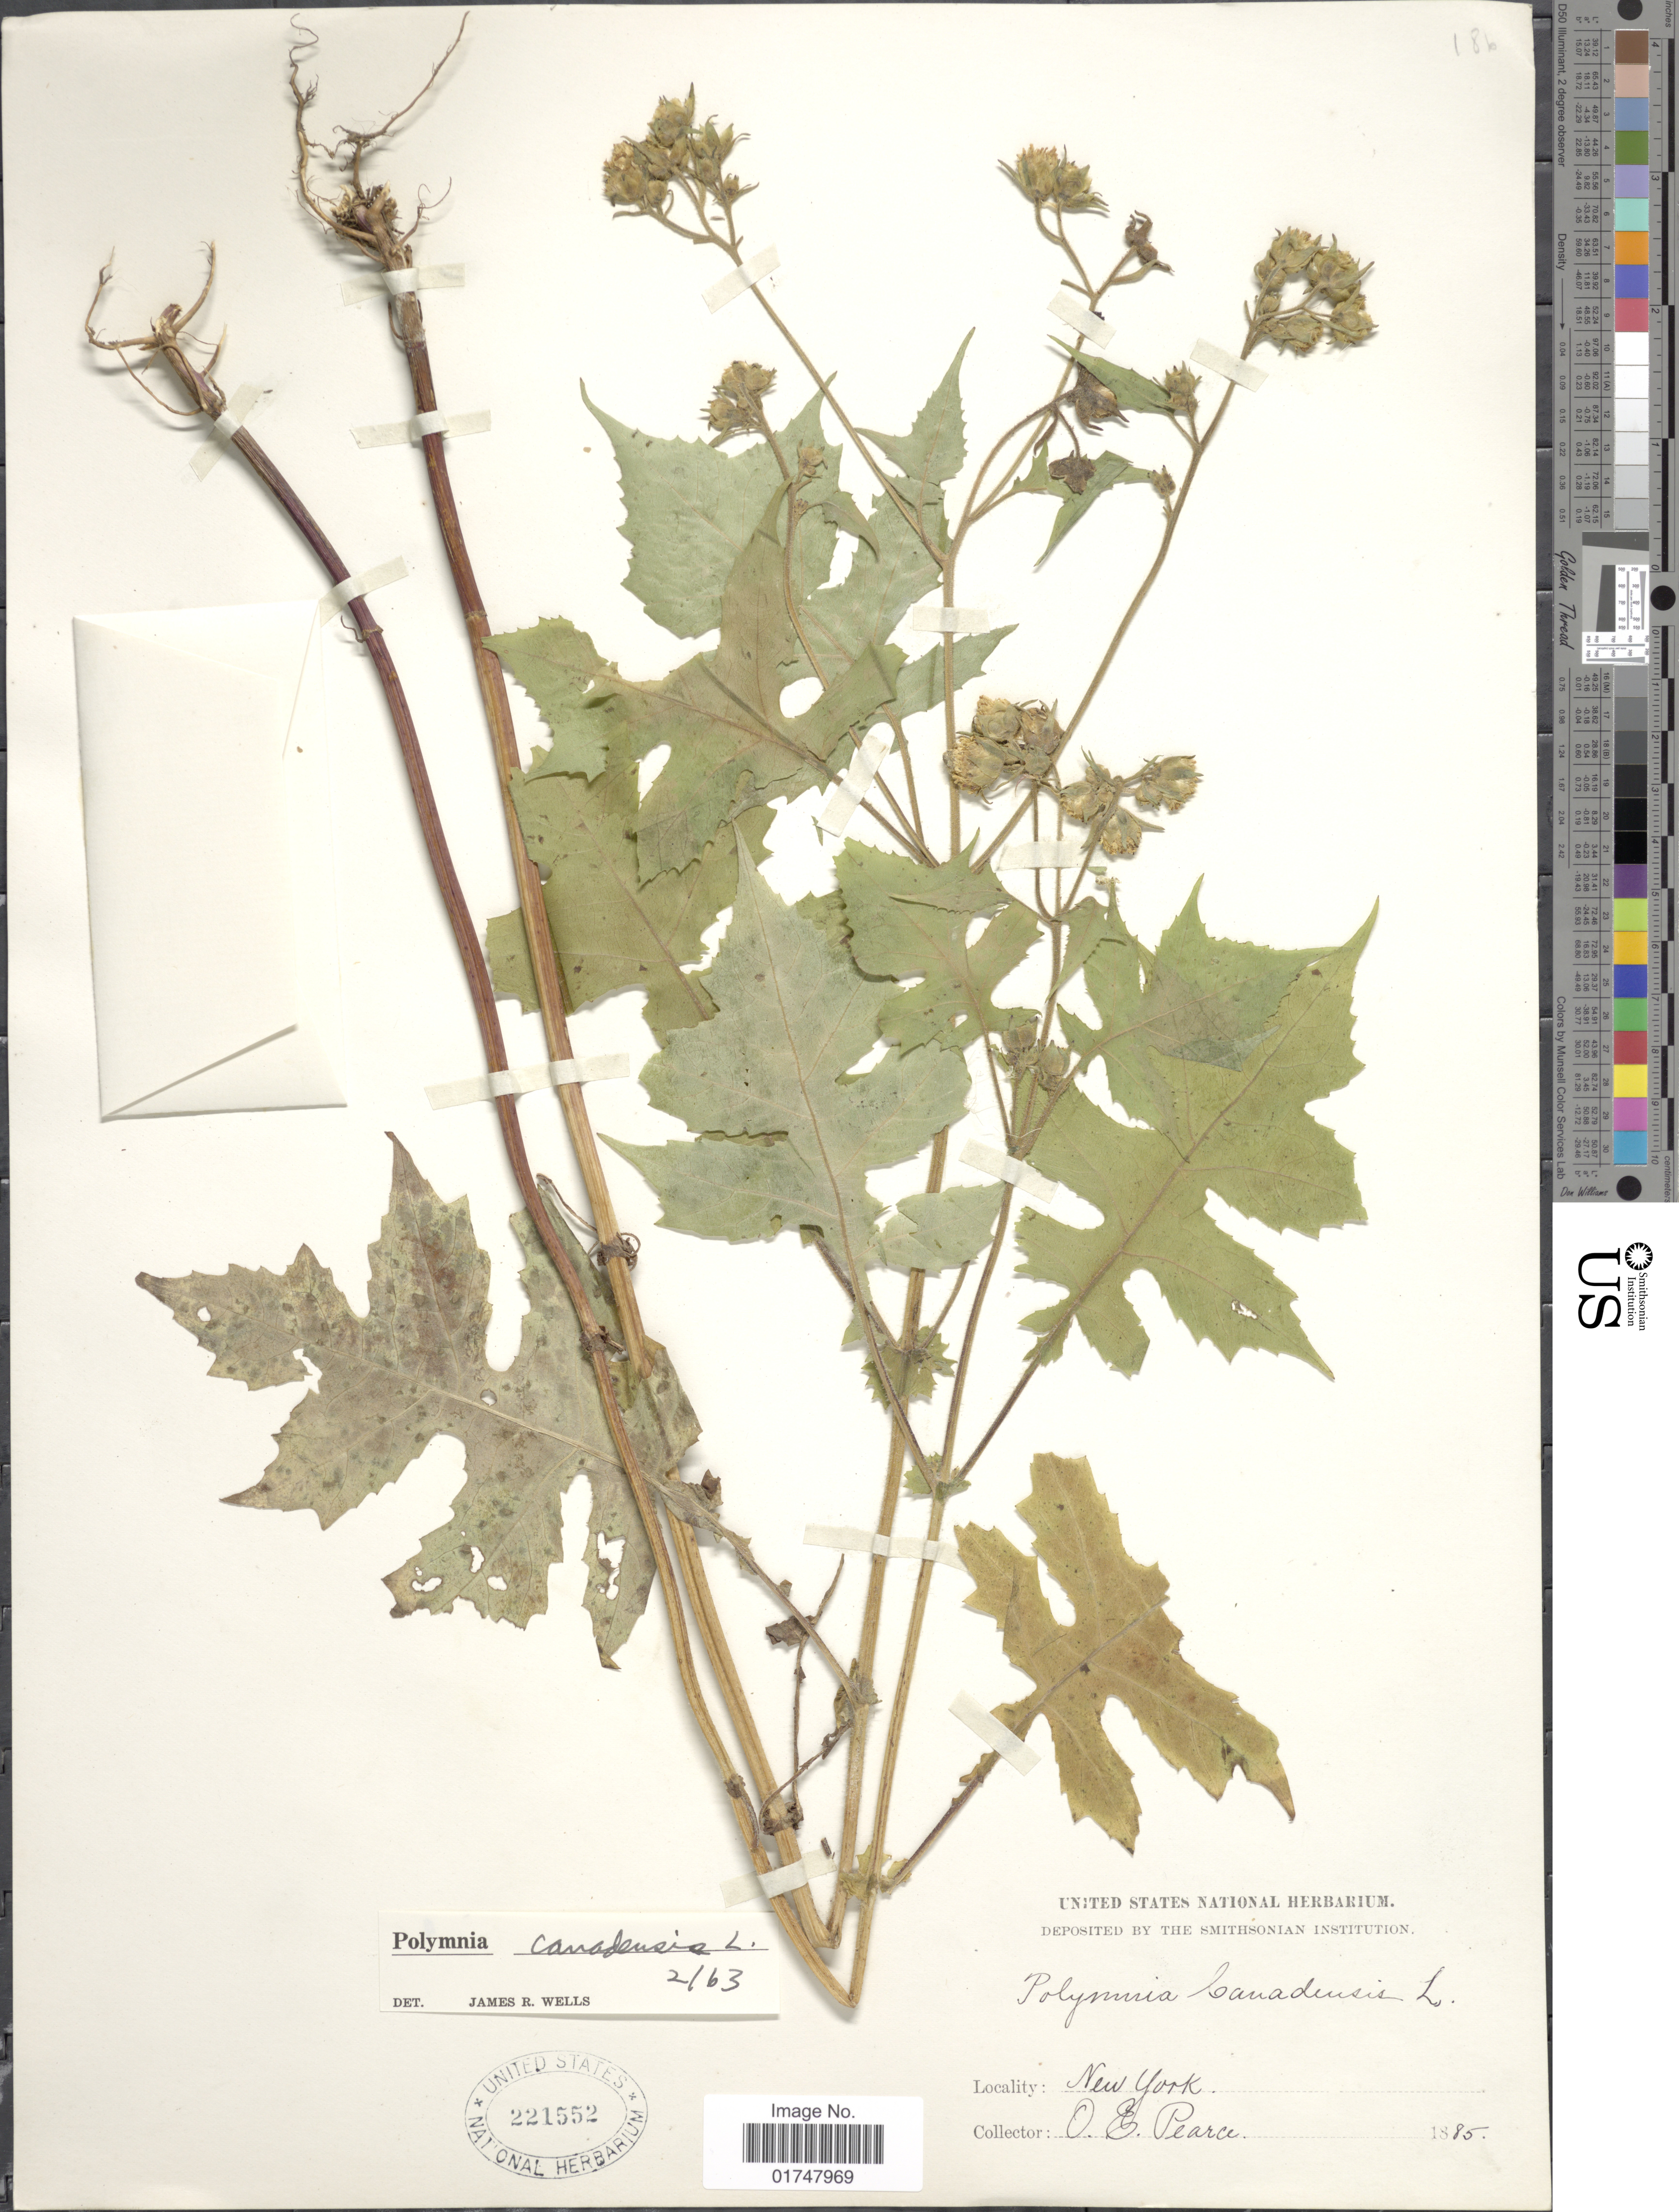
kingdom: Plantae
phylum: Tracheophyta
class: Magnoliopsida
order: Asterales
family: Asteraceae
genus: Polymnia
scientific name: Polymnia canadensis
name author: L.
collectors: O. E. Pearce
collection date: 1885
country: United States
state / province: New York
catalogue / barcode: US 221552